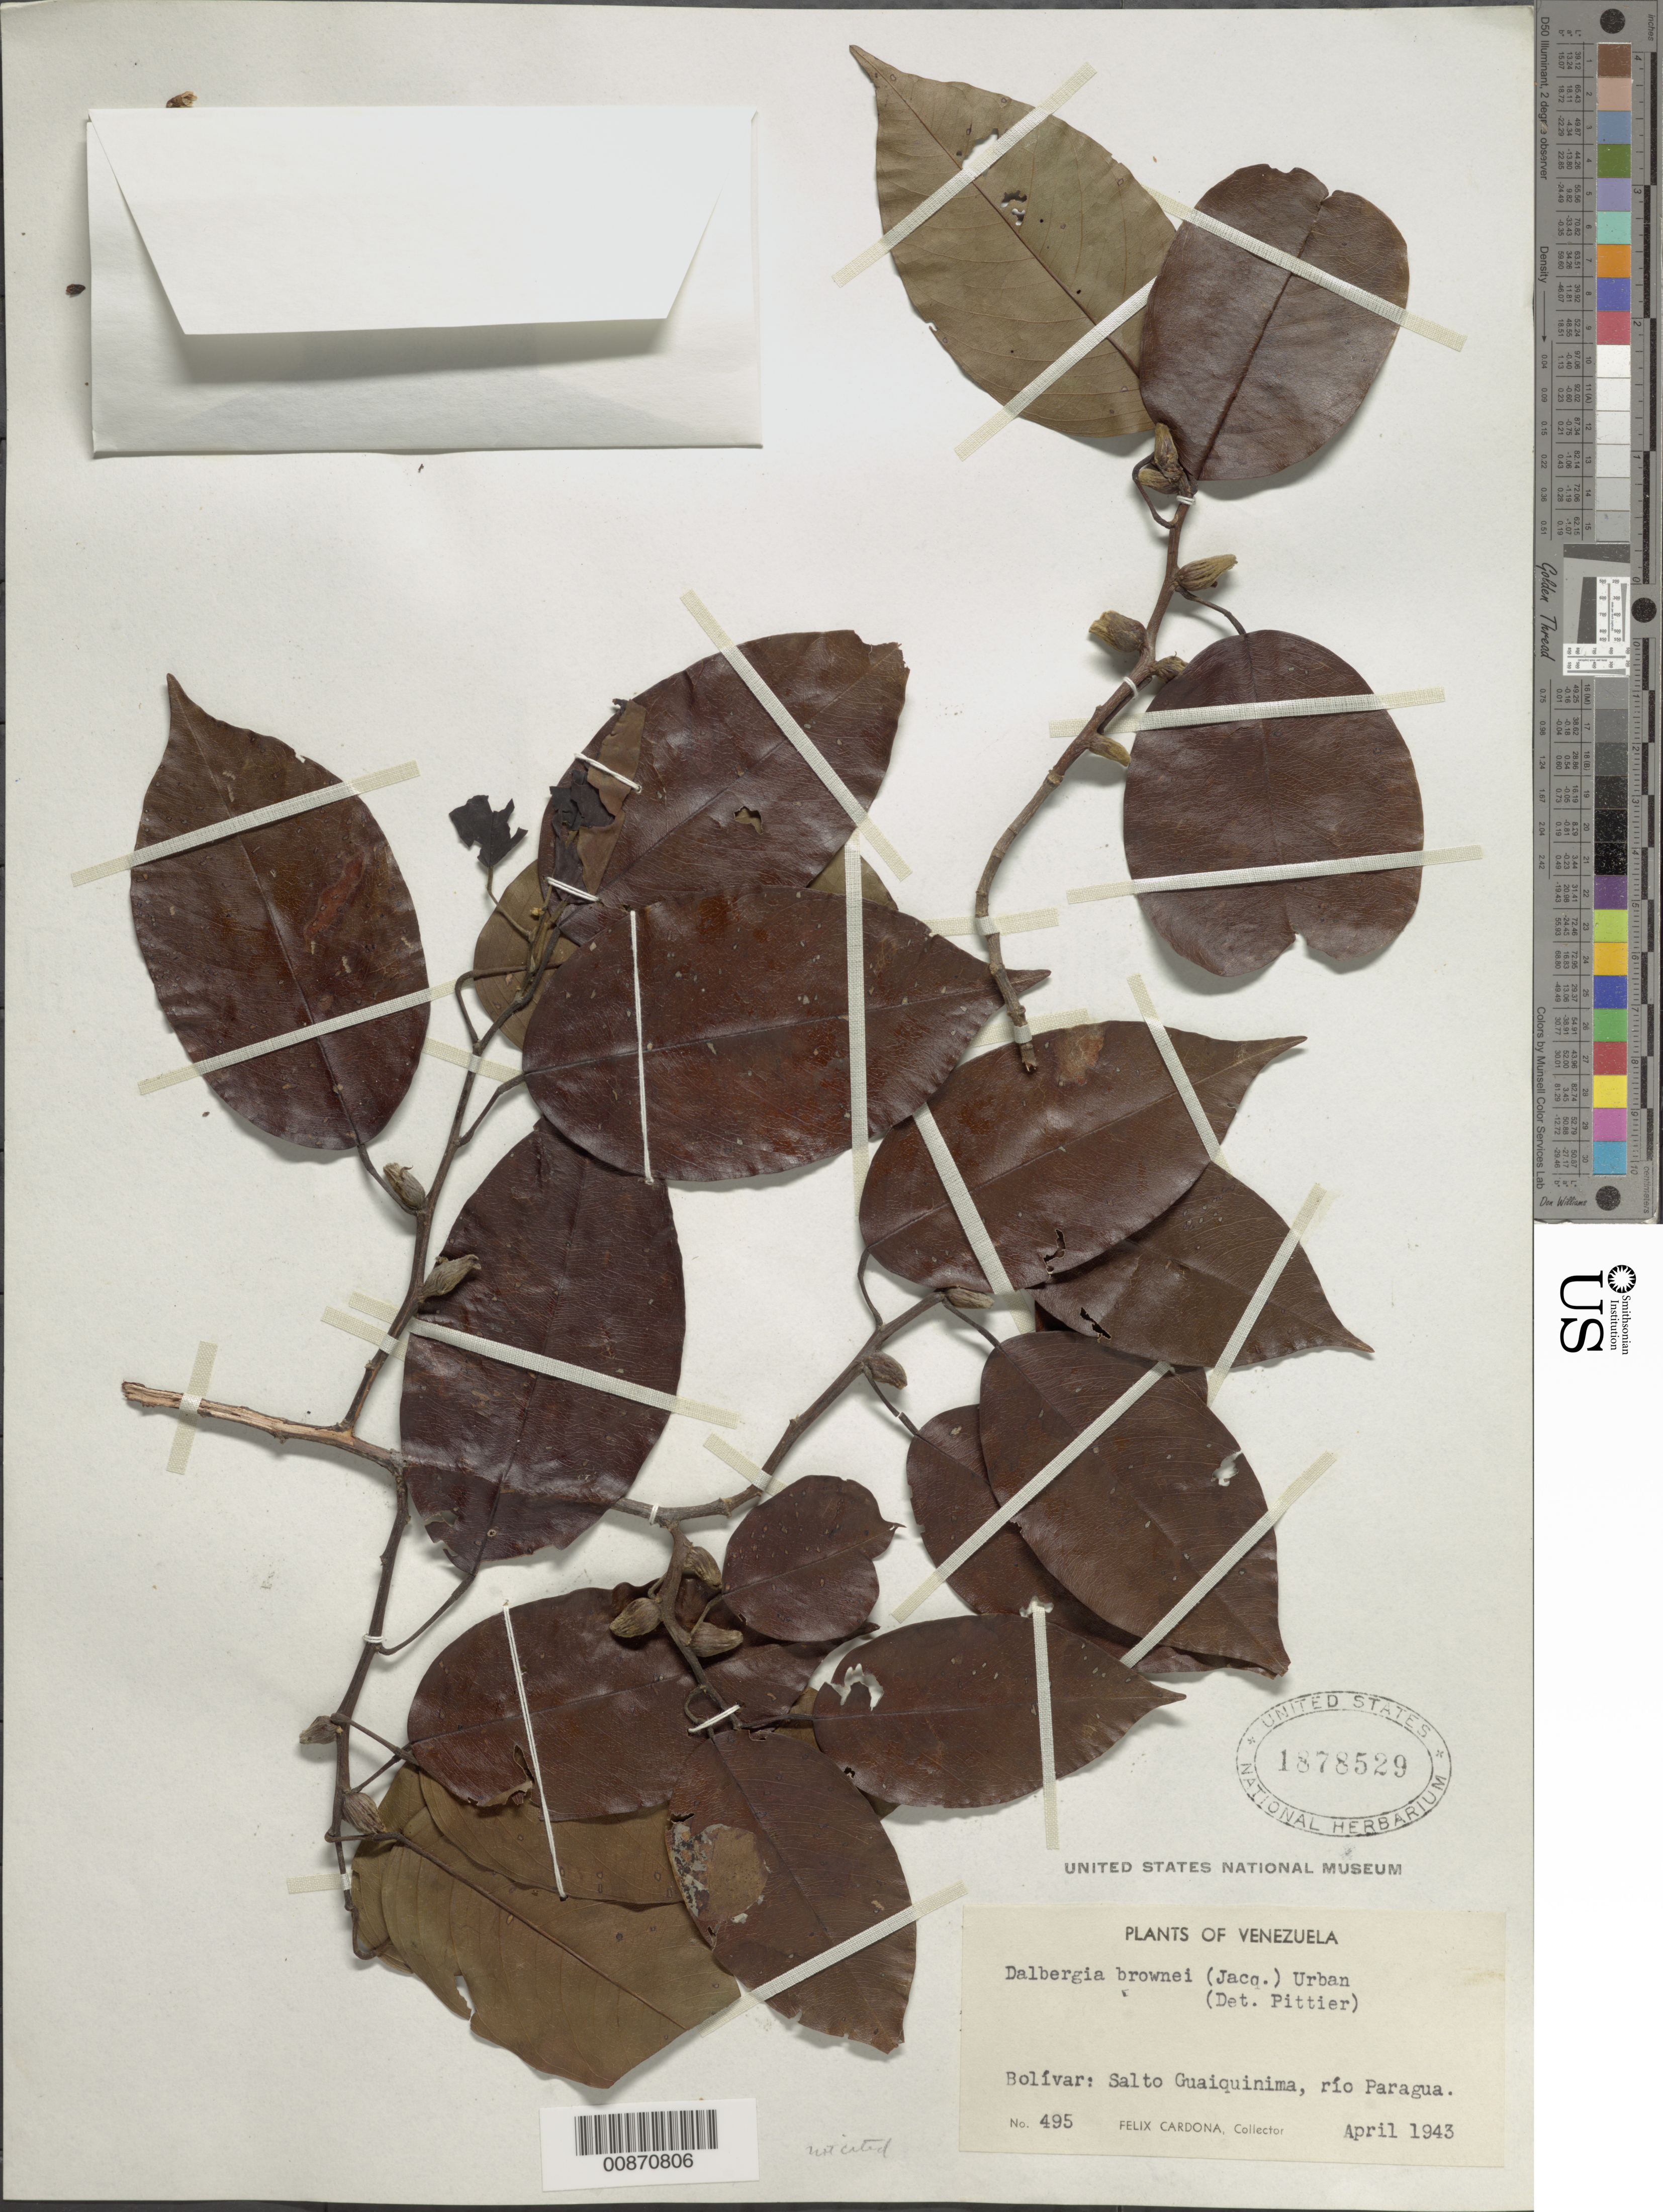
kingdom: Plantae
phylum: Tracheophyta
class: Magnoliopsida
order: Fabales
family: Fabaceae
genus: Dalbergia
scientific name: Dalbergia brownei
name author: (Jacq.) Schinz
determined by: Pittier, Henri F.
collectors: F. Cardona Puig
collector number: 495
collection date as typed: Apr-43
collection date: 1943-04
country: Venezuela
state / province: Bolívar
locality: Río Paragua, Salto Guaiquinima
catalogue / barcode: US 1878529